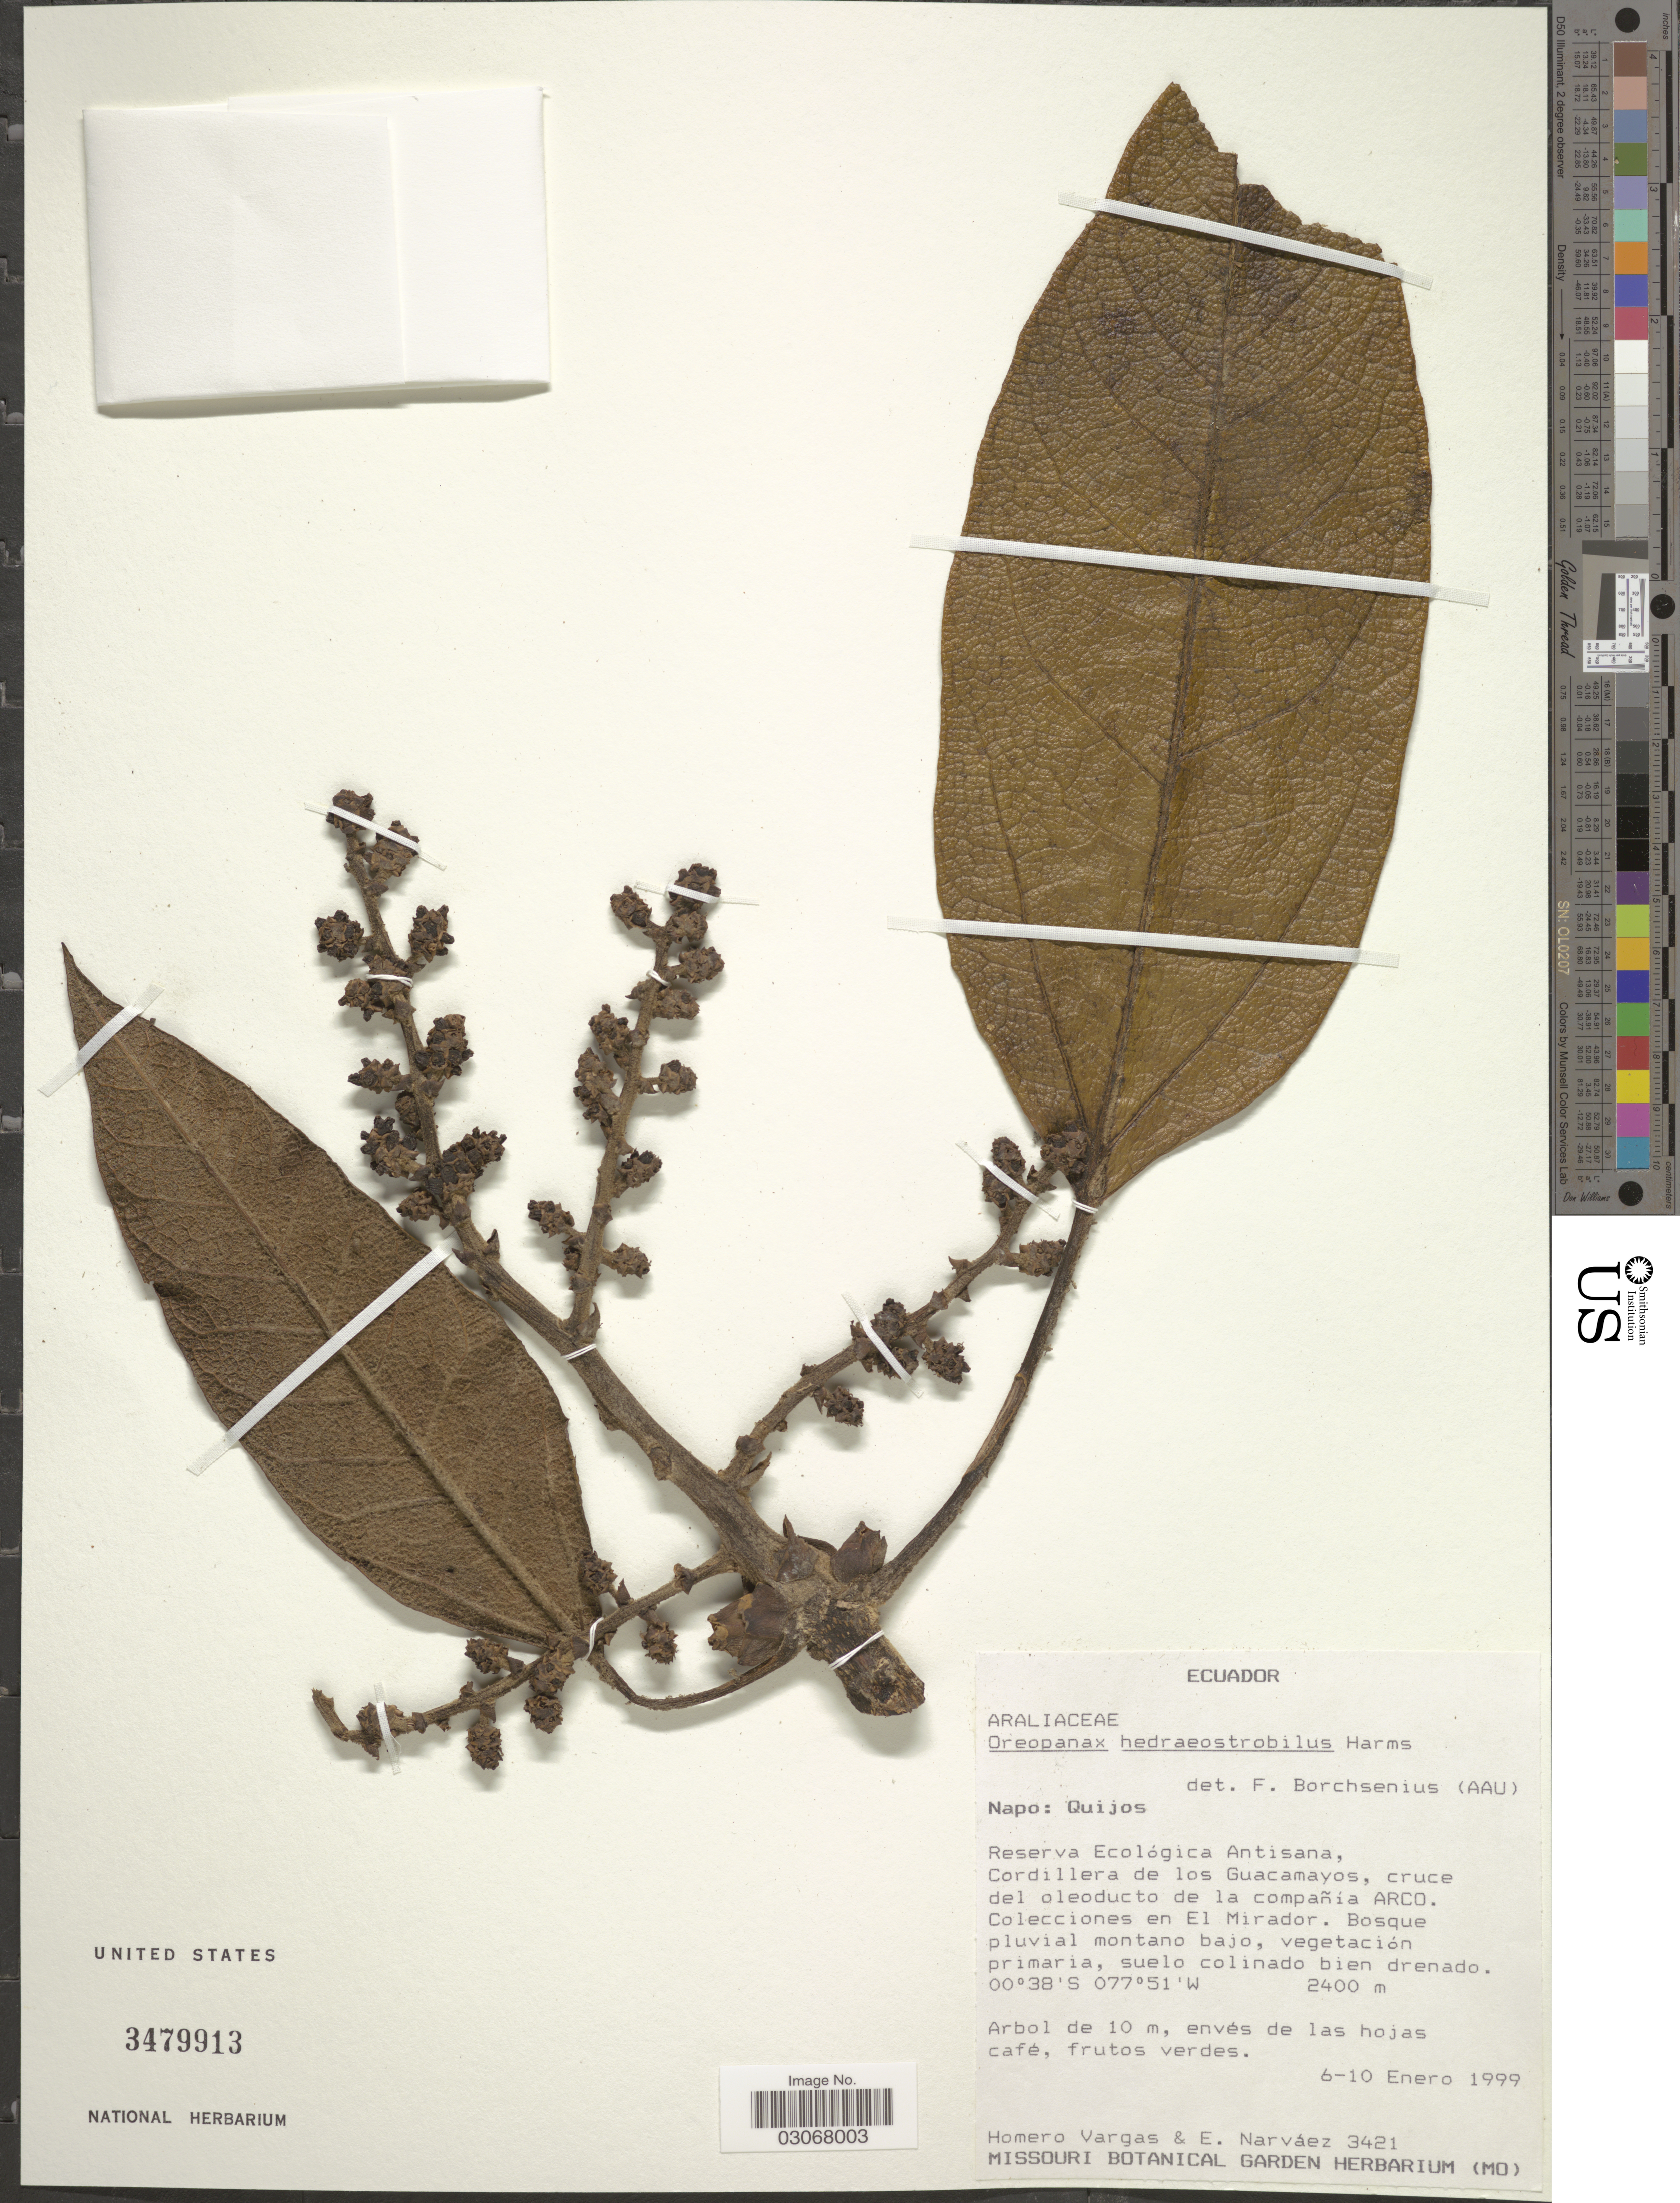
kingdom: Plantae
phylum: Tracheophyta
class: Magnoliopsida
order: Apiales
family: Araliaceae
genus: Oreopanax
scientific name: Oreopanax hedraeostrobilus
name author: Harms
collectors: H. Vargas & E. Narváez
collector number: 3421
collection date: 1999-01-06/1999-01-10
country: Ecuador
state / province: Napo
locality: Quijos. Reserva Ecológica Antisana, Cordillera de los Guacamayos, cruce del oleoducto de la compañía ARCO. En El Mirador.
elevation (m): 2400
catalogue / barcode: US 3479913